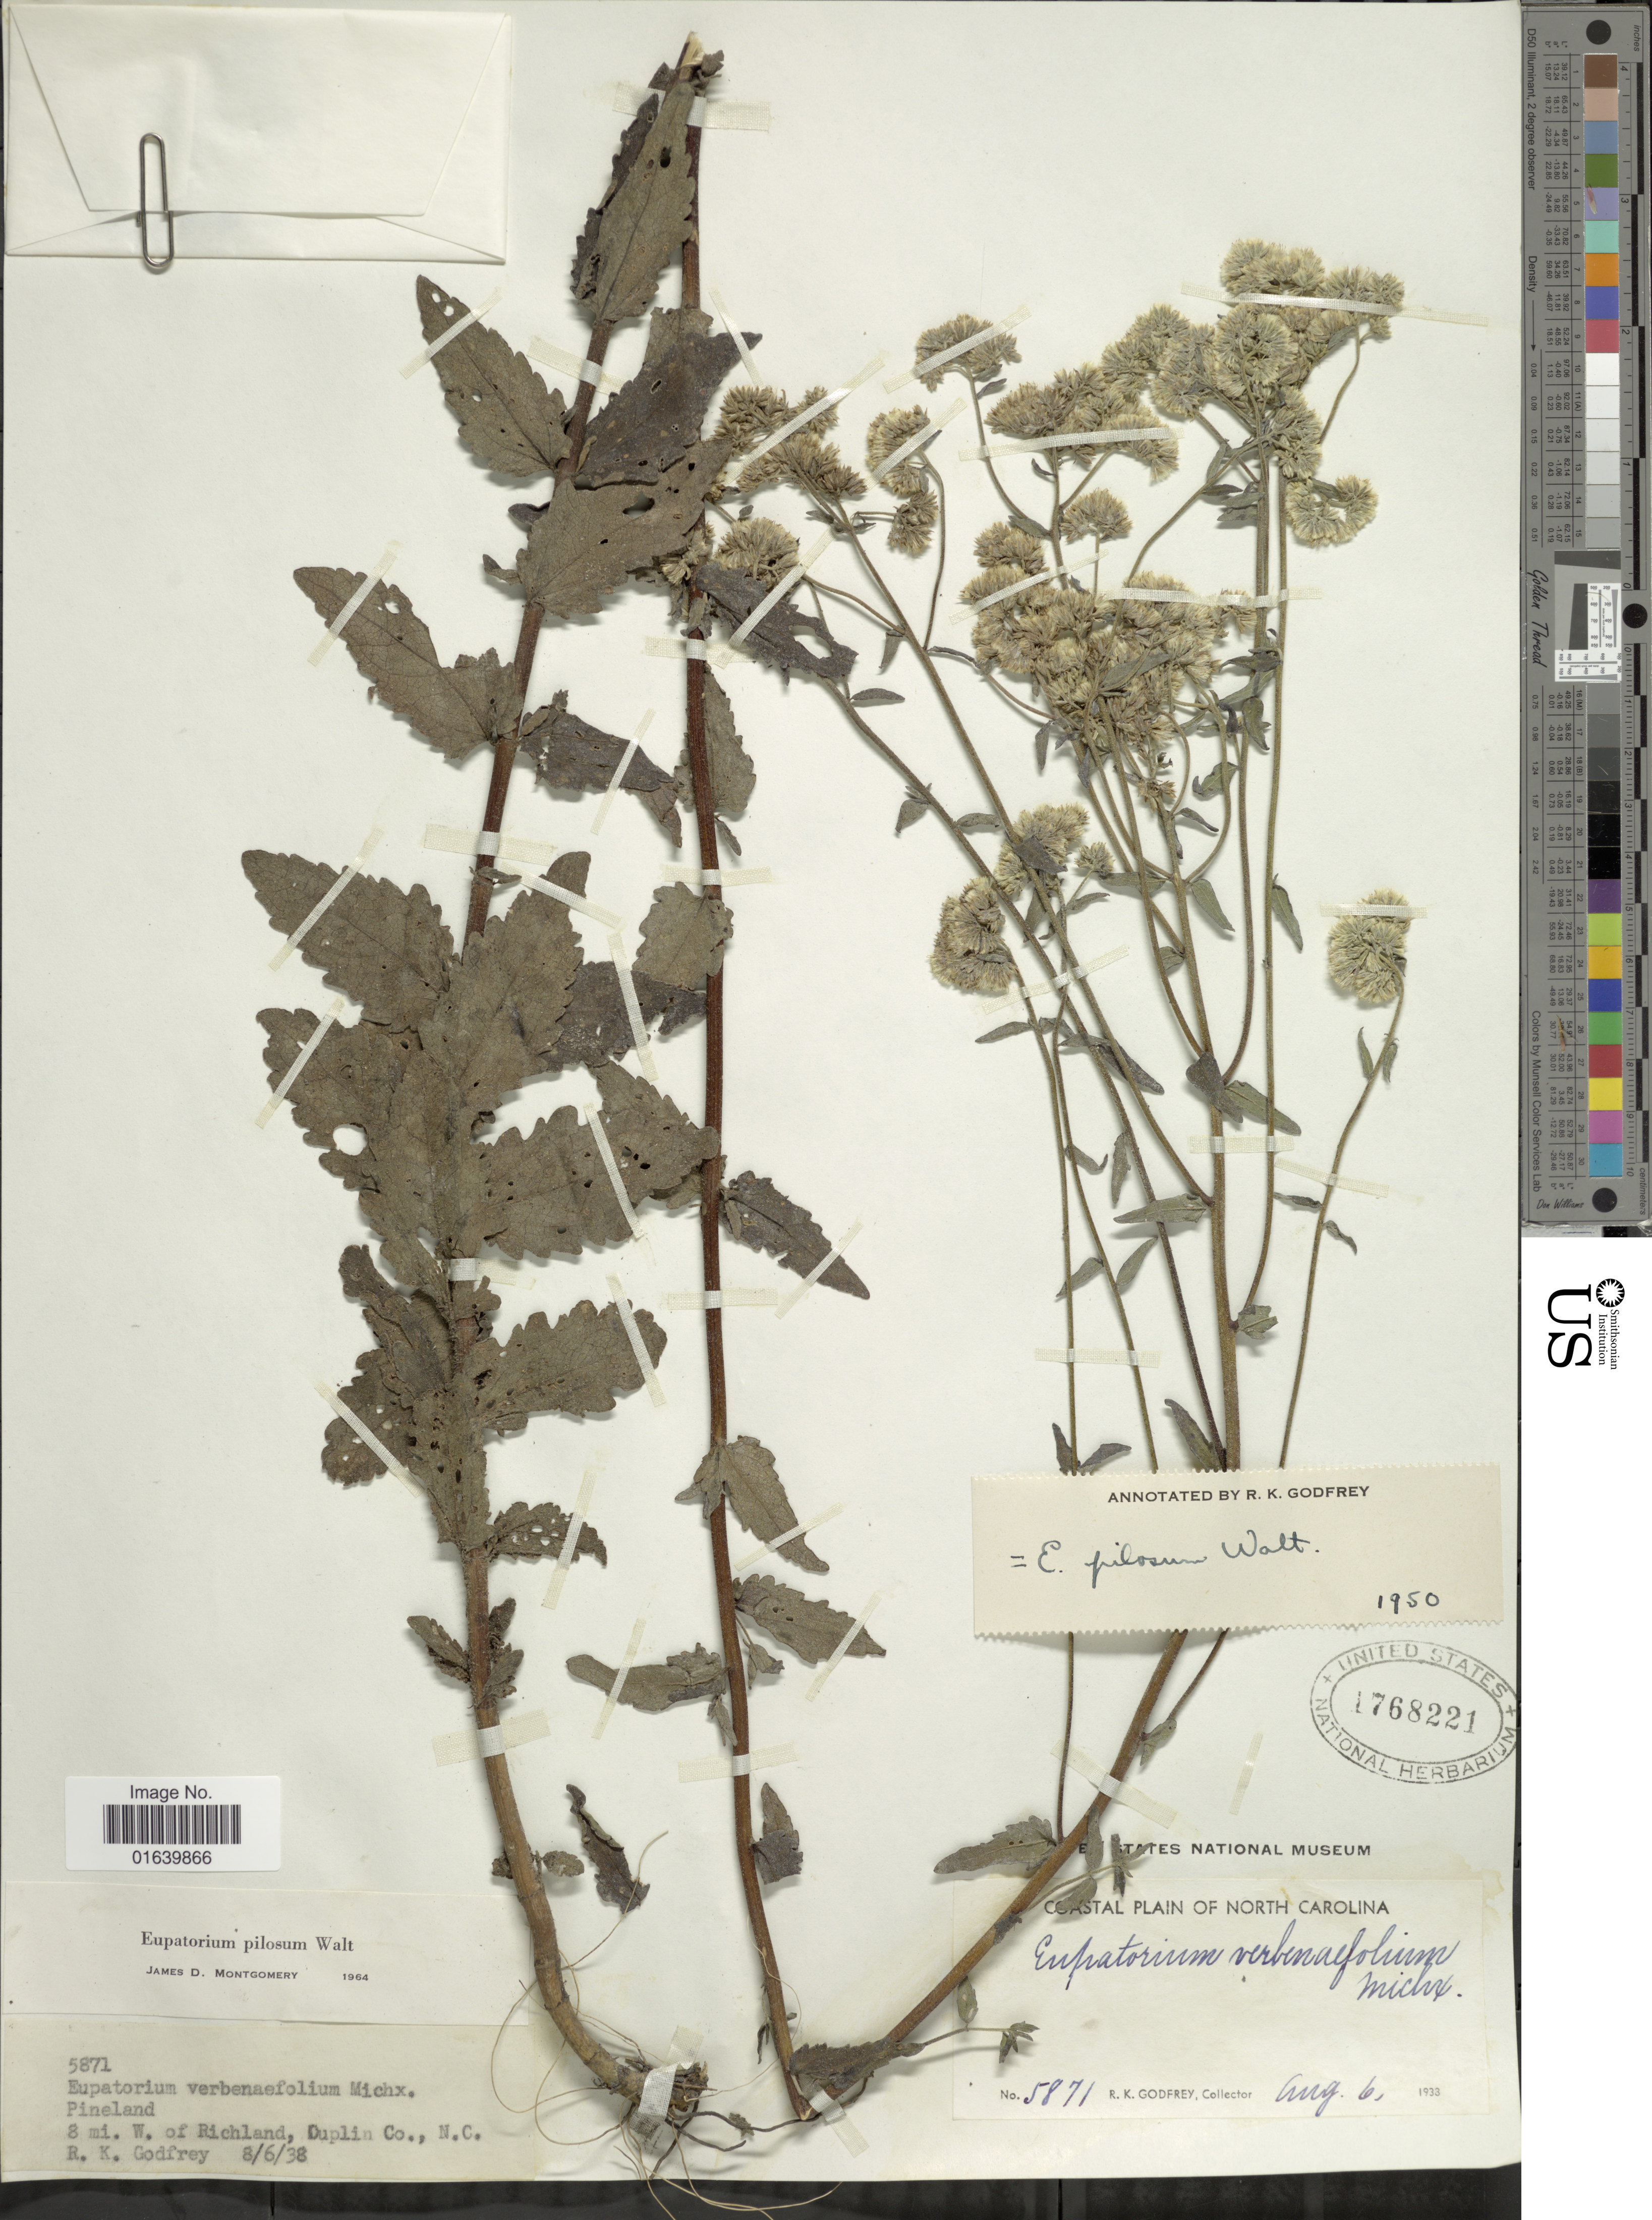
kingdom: Plantae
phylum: Tracheophyta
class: Magnoliopsida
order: Asterales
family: Asteraceae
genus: Eupatorium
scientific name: Eupatorium pilosum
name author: Walter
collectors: R. K. Godfrey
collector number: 5871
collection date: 1938-08-06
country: United States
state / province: North Carolina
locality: North Carolina, Pineland, 8 mi. W. of Richland, Duplin Co.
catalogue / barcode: US 1768221